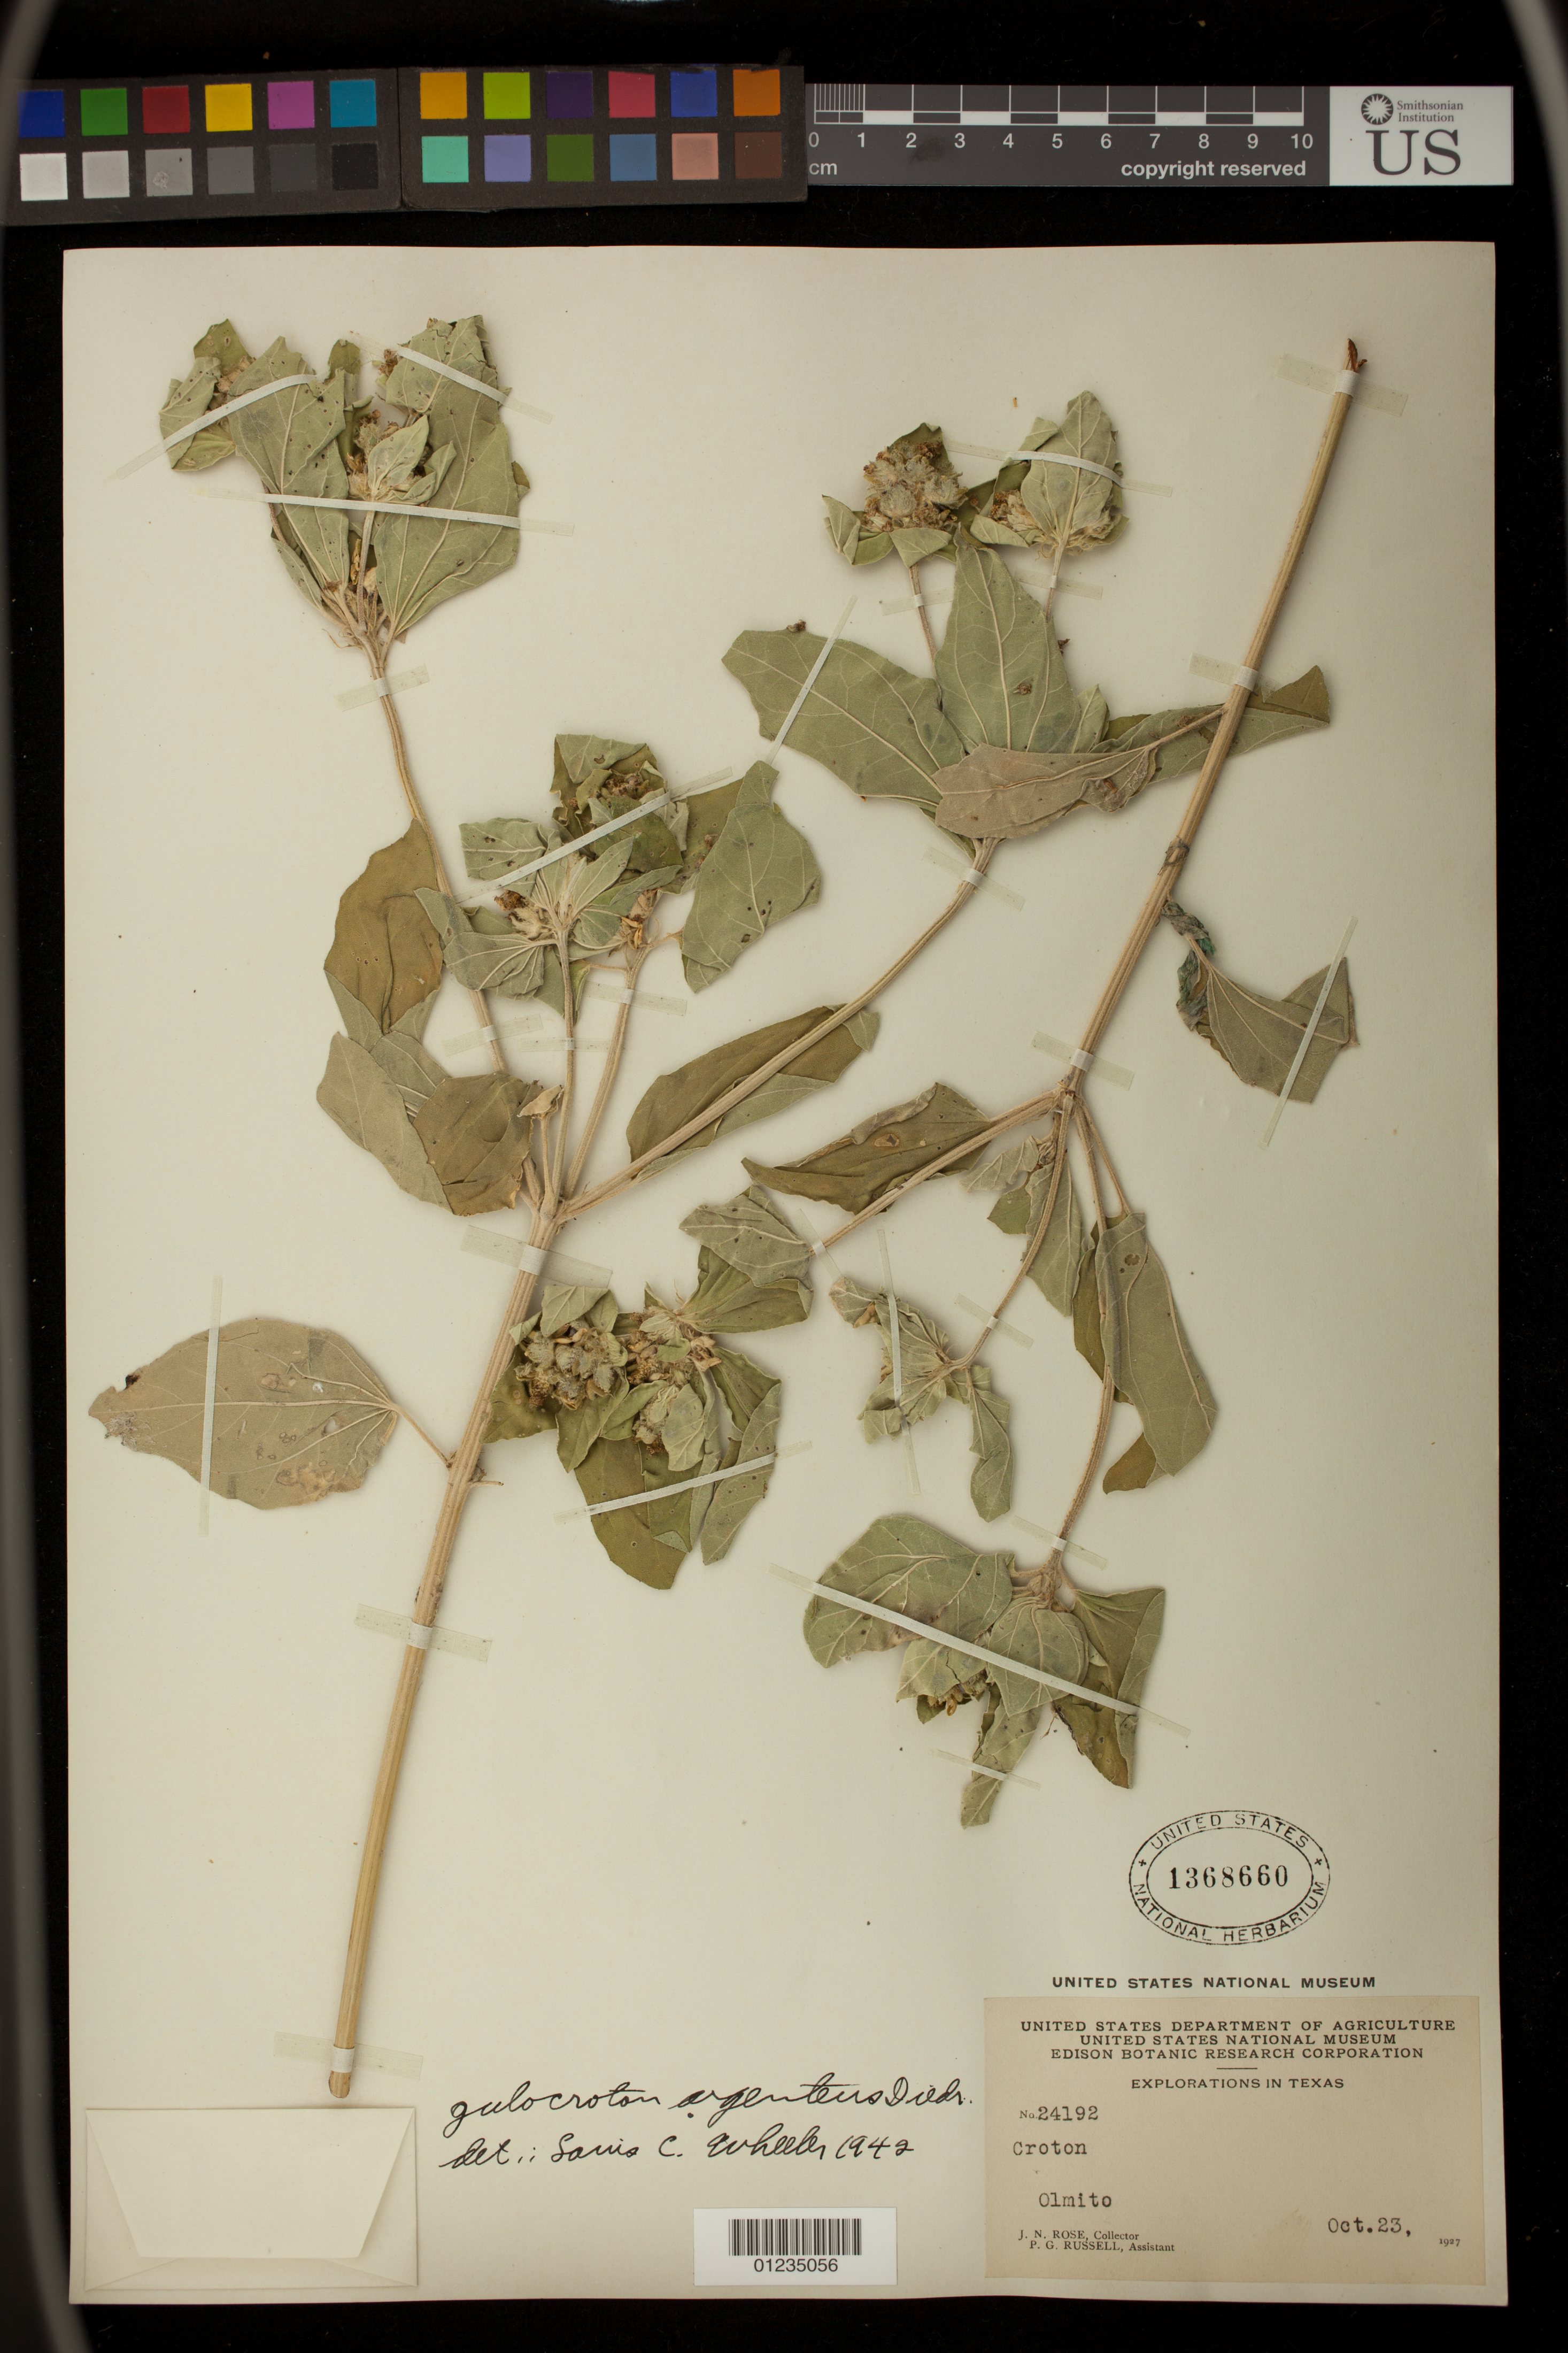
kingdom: Plantae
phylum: Tracheophyta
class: Magnoliopsida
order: Malpighiales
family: Euphorbiaceae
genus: Julocroton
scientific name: Julocroton argenteus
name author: (L.) Didr.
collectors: J. N. Rose & P. G. Russell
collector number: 24192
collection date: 1927-10-23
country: United States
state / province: Texas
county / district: Cameron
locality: Olmito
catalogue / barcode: US 1368660